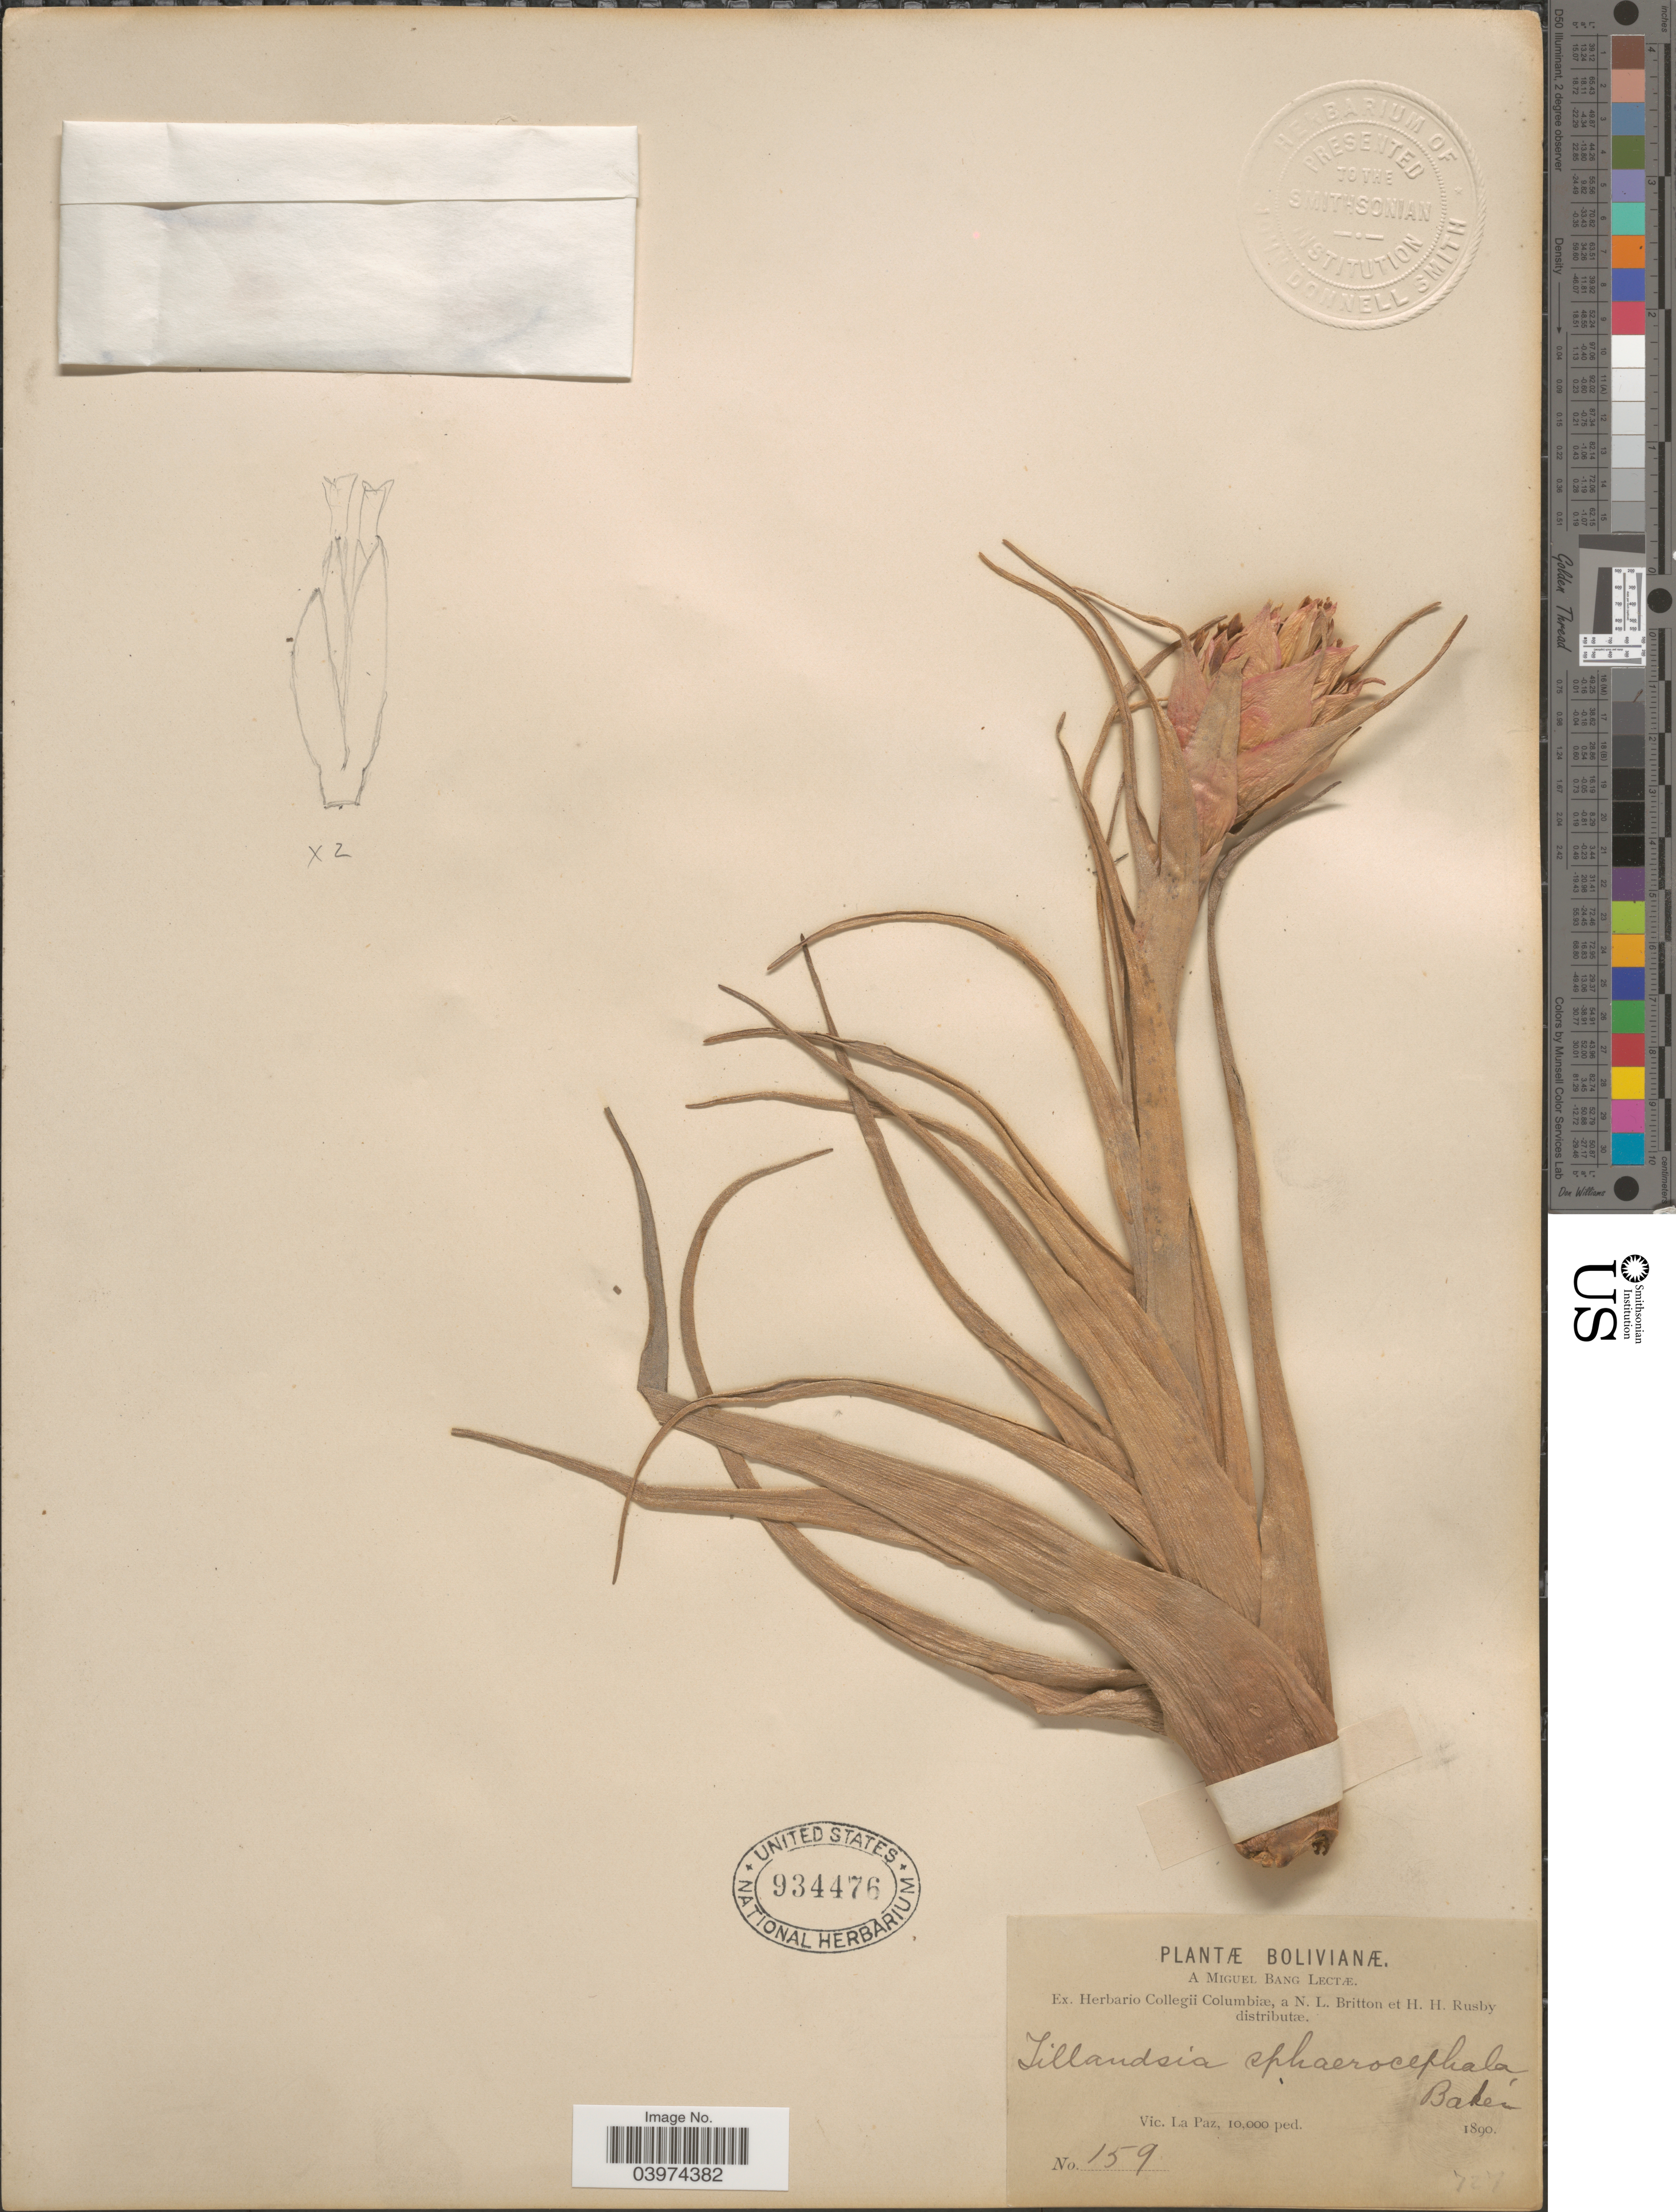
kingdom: Plantae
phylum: Tracheophyta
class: Liliopsida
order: Poales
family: Bromeliaceae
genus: Tillandsia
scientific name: Tillandsia sphaerocephala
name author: Baker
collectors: M. Bang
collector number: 159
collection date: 1890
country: Bolivia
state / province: La Paz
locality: Vic. La Paz.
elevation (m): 3048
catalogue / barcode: US 934476